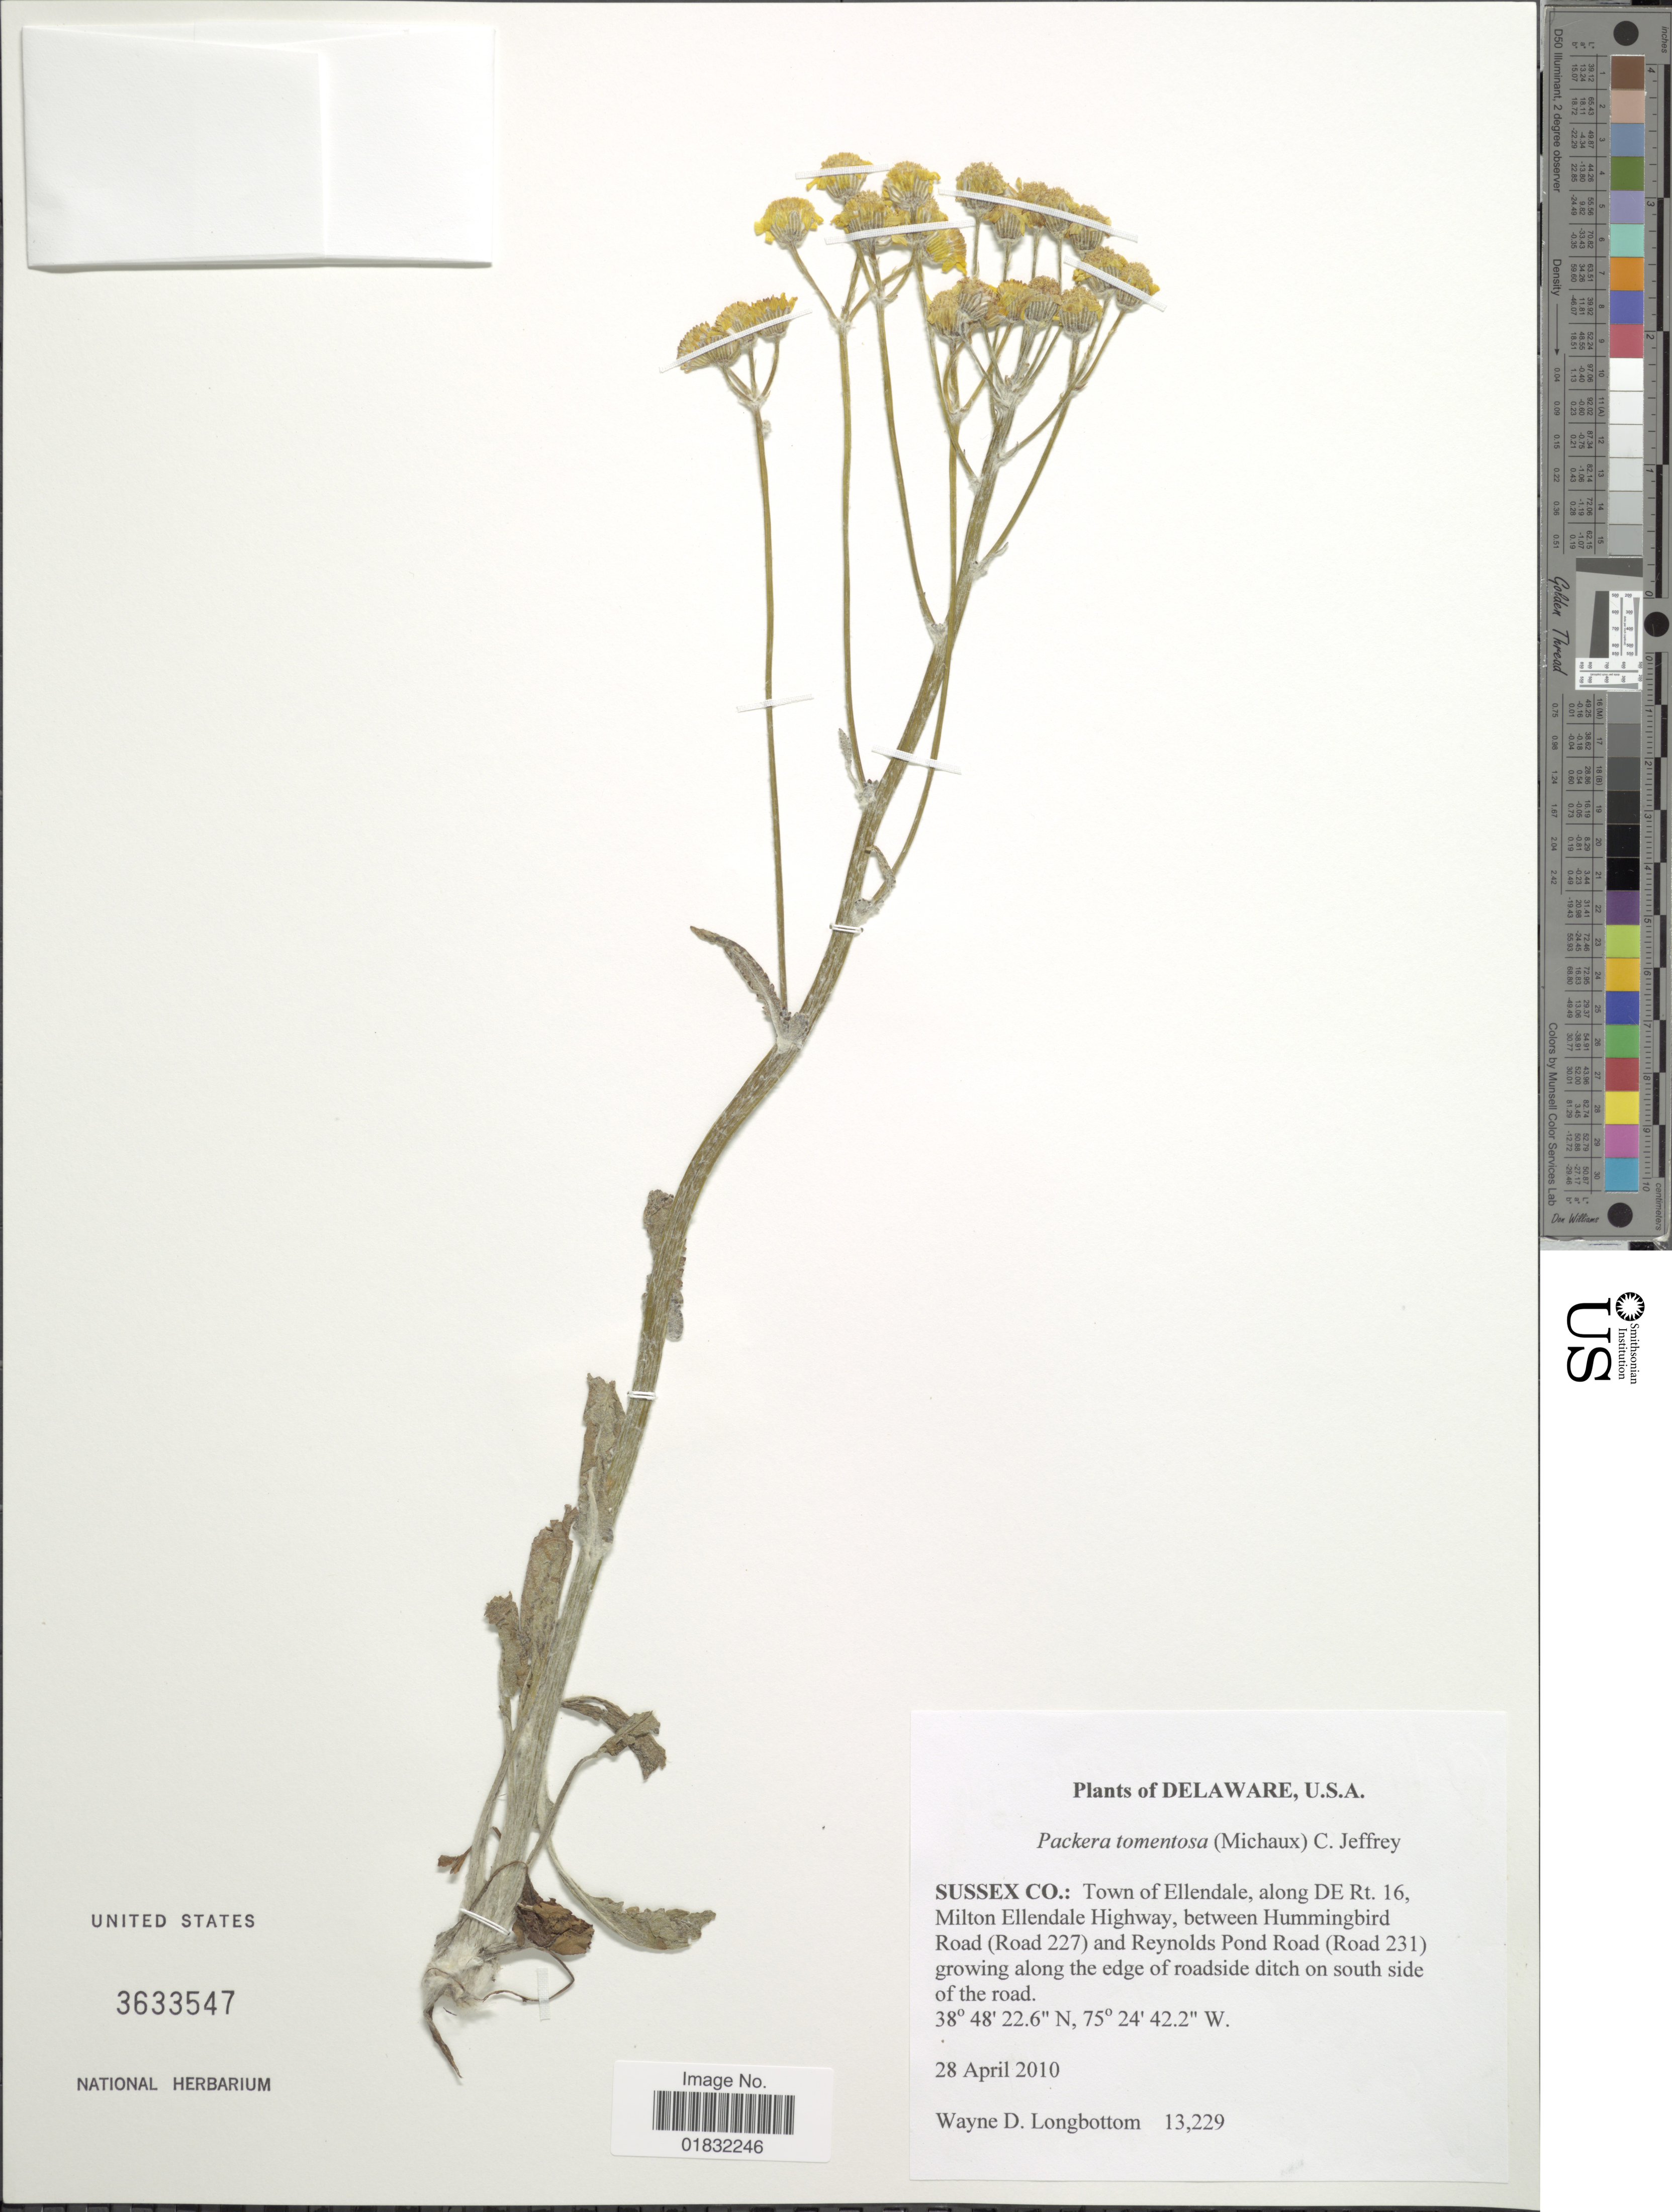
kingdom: Plantae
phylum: Tracheophyta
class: Magnoliopsida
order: Asterales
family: Asteraceae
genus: Packera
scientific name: Packera dubia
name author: (Spreng.) Trock & Mabb.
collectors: W. D. Longbottom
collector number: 13229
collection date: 2010-04-28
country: United States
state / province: Delaware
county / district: Sussex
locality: Sussex Co: Town of Ellendale, along DE Rt 16, Milton Ellendale, between Hummingbird Road (Road 227) and Reynolds Pond Road (Road 231) growing along the edge of roadside ditch on south side of the road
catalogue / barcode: US 3633547